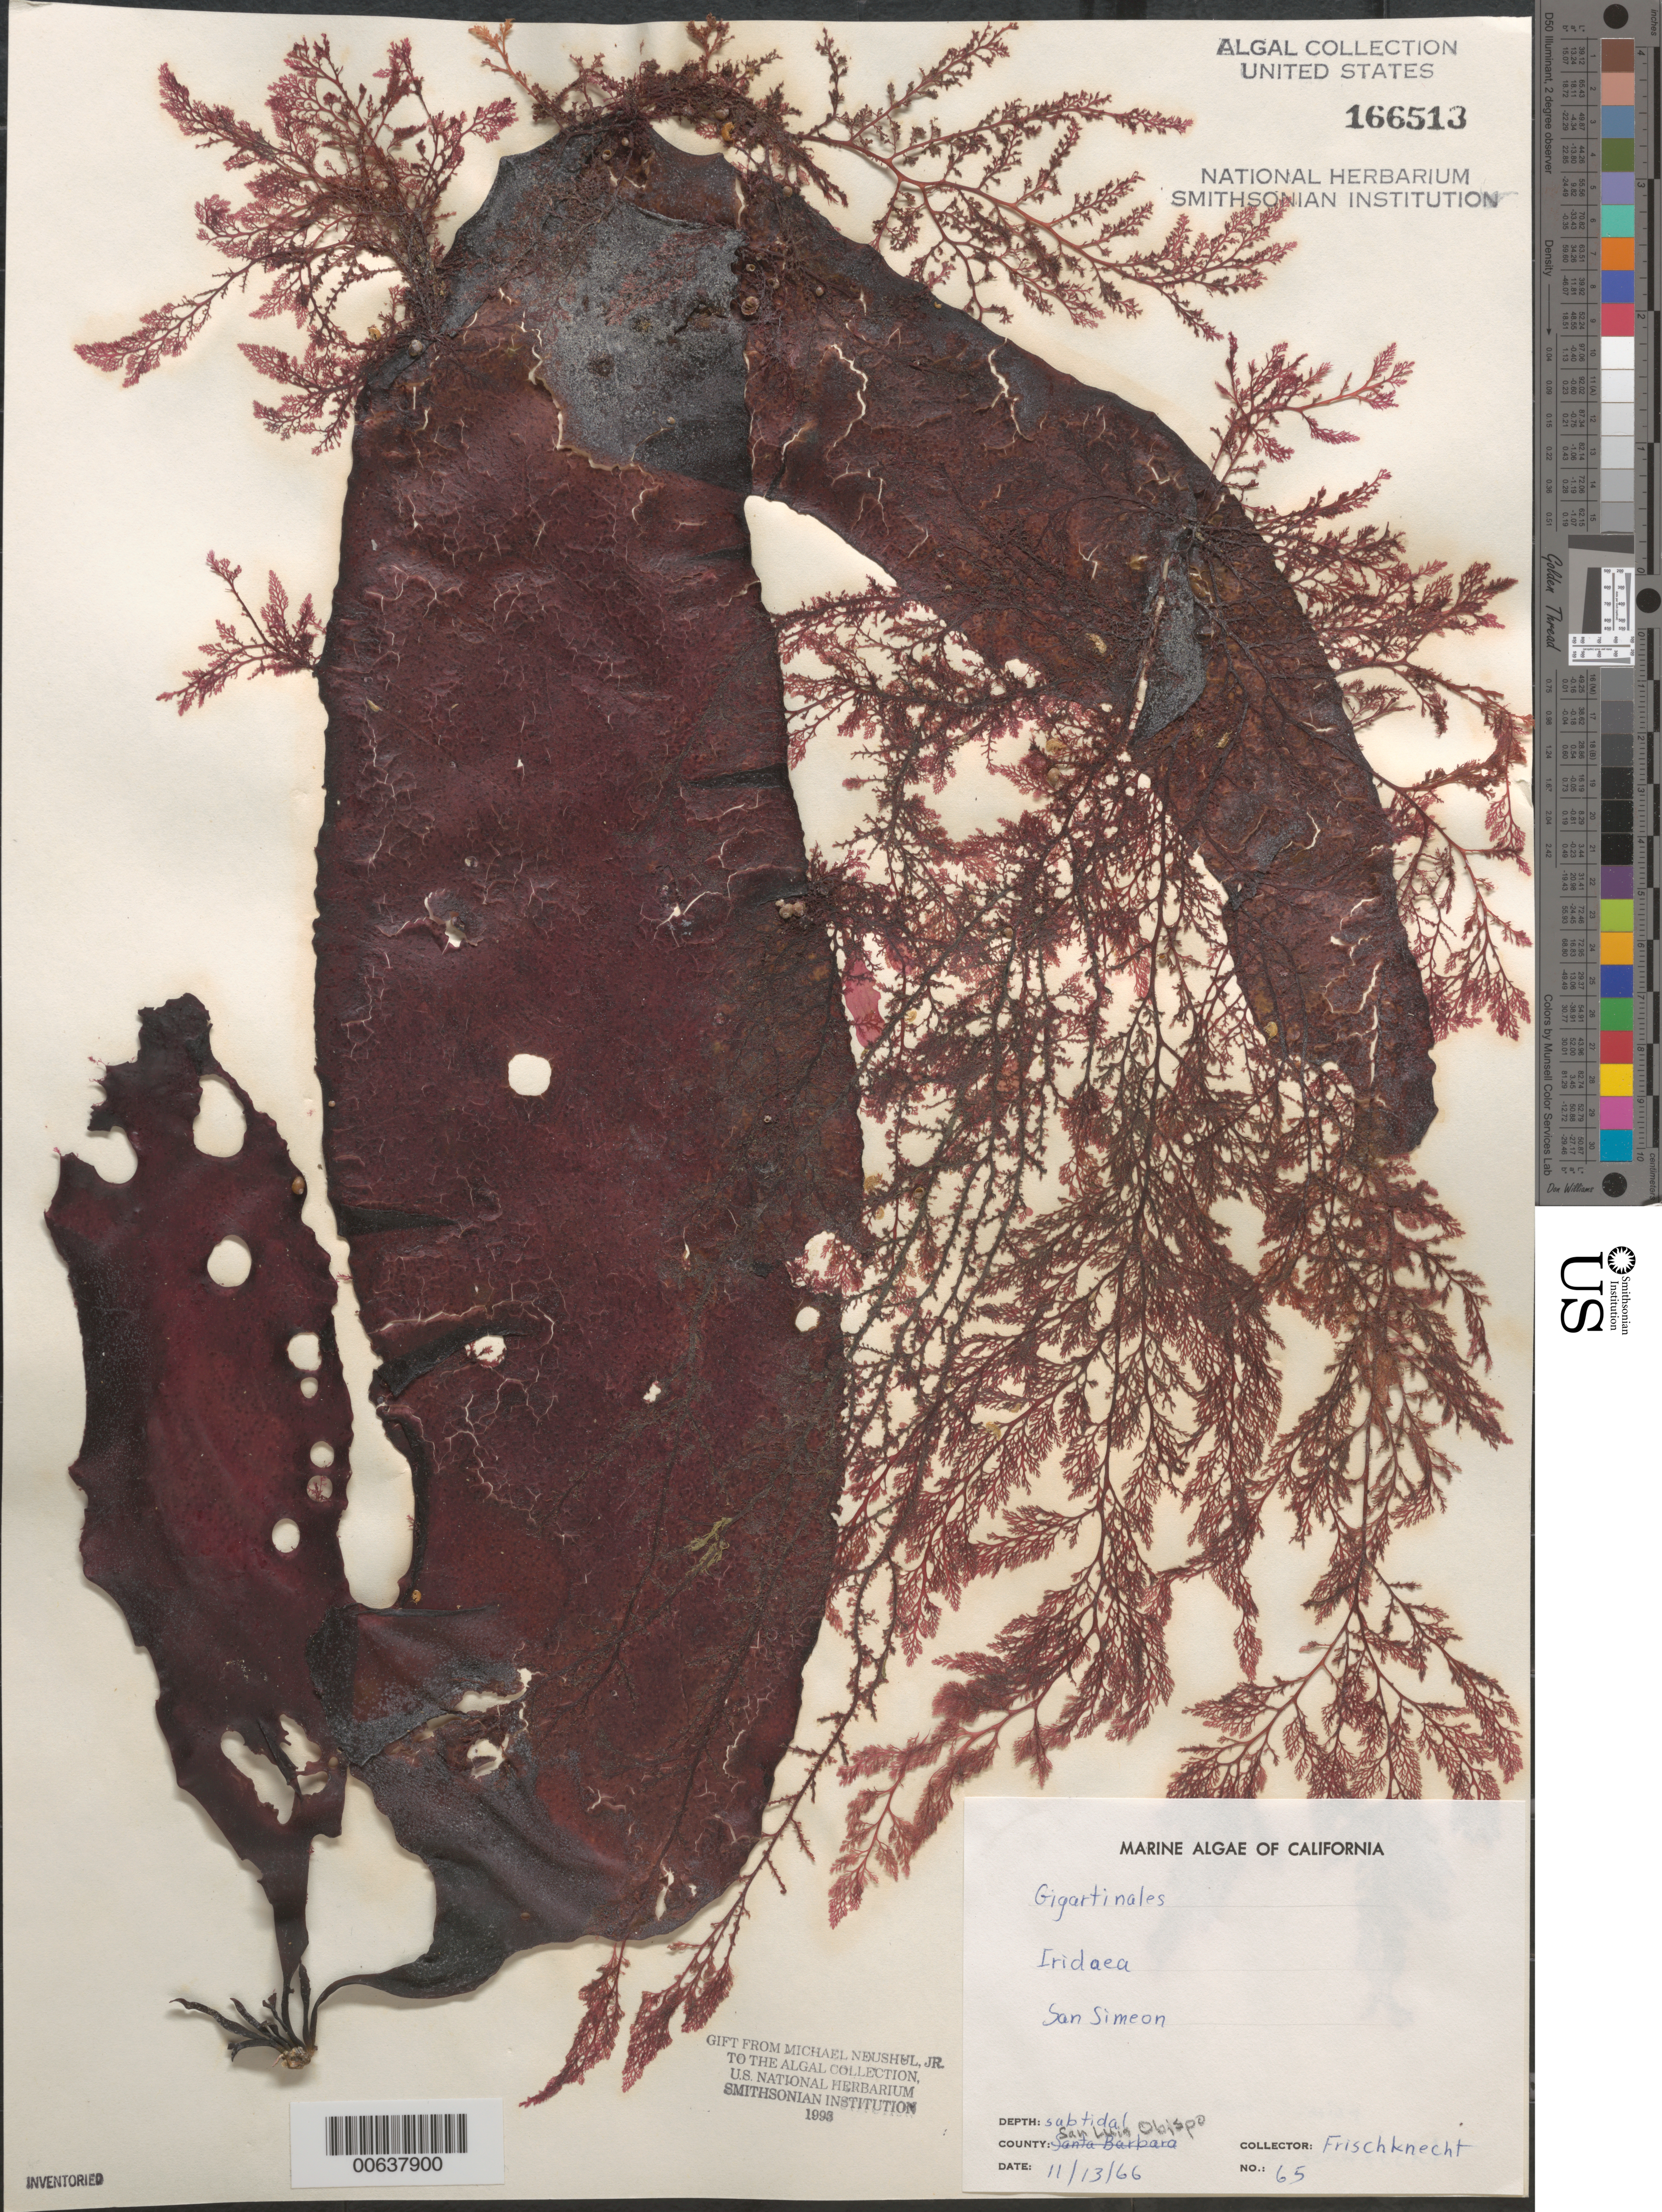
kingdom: Plantae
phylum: Rhodophyta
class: Florideophyceae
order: Gigartinales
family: Gigartinaceae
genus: Iridaea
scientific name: Iridaea sp.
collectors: -. Frischknecht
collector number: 65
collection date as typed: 13 Nov 1966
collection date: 1966-11-13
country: United States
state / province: California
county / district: San Luis Obispo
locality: San Simeon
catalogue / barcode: US 166513